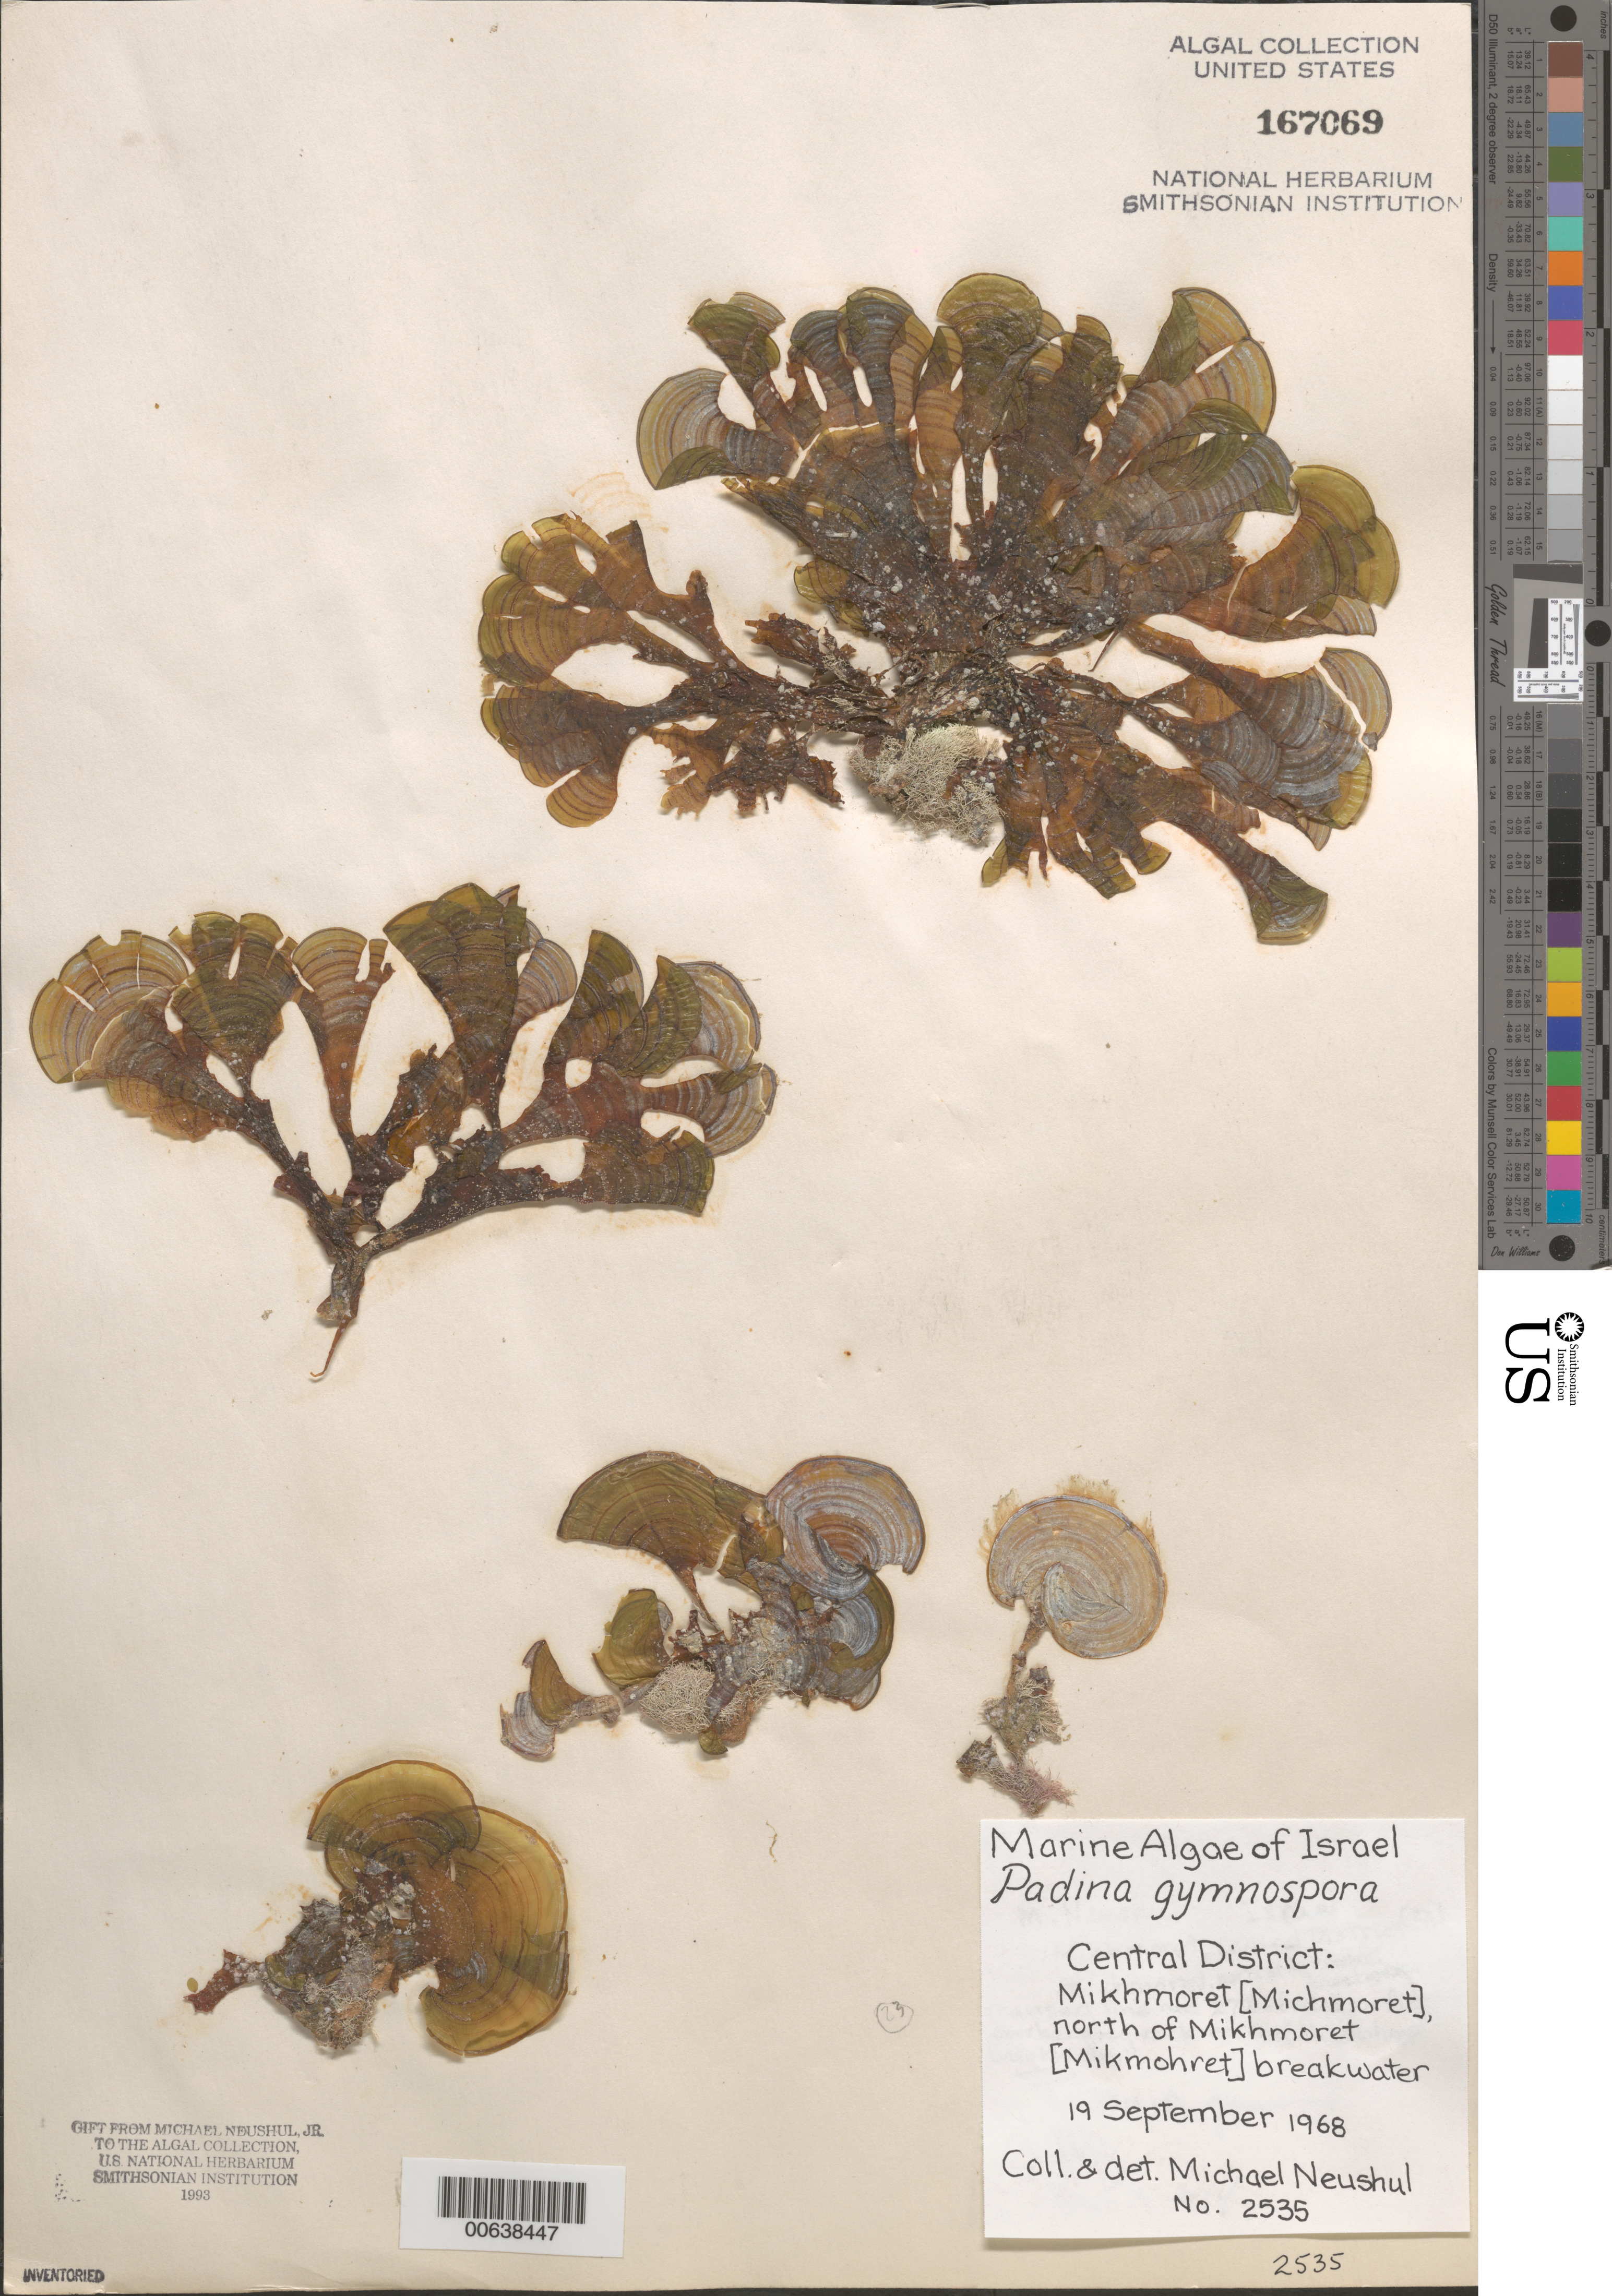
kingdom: Chromista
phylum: Ochrophyta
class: Phaeophyceae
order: Dictyotales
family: Dictyotaceae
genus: Padina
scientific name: Padina gymnospora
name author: (Kütz.) O.G. Sond.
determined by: Neushul, M.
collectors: M. Neushul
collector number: Neushul 2535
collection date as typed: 19 Sep 1968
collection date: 1968-09-19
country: Israel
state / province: Central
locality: Mikhmoret (Michmoret), north of Mikmohret Breakwater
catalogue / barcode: US 167069